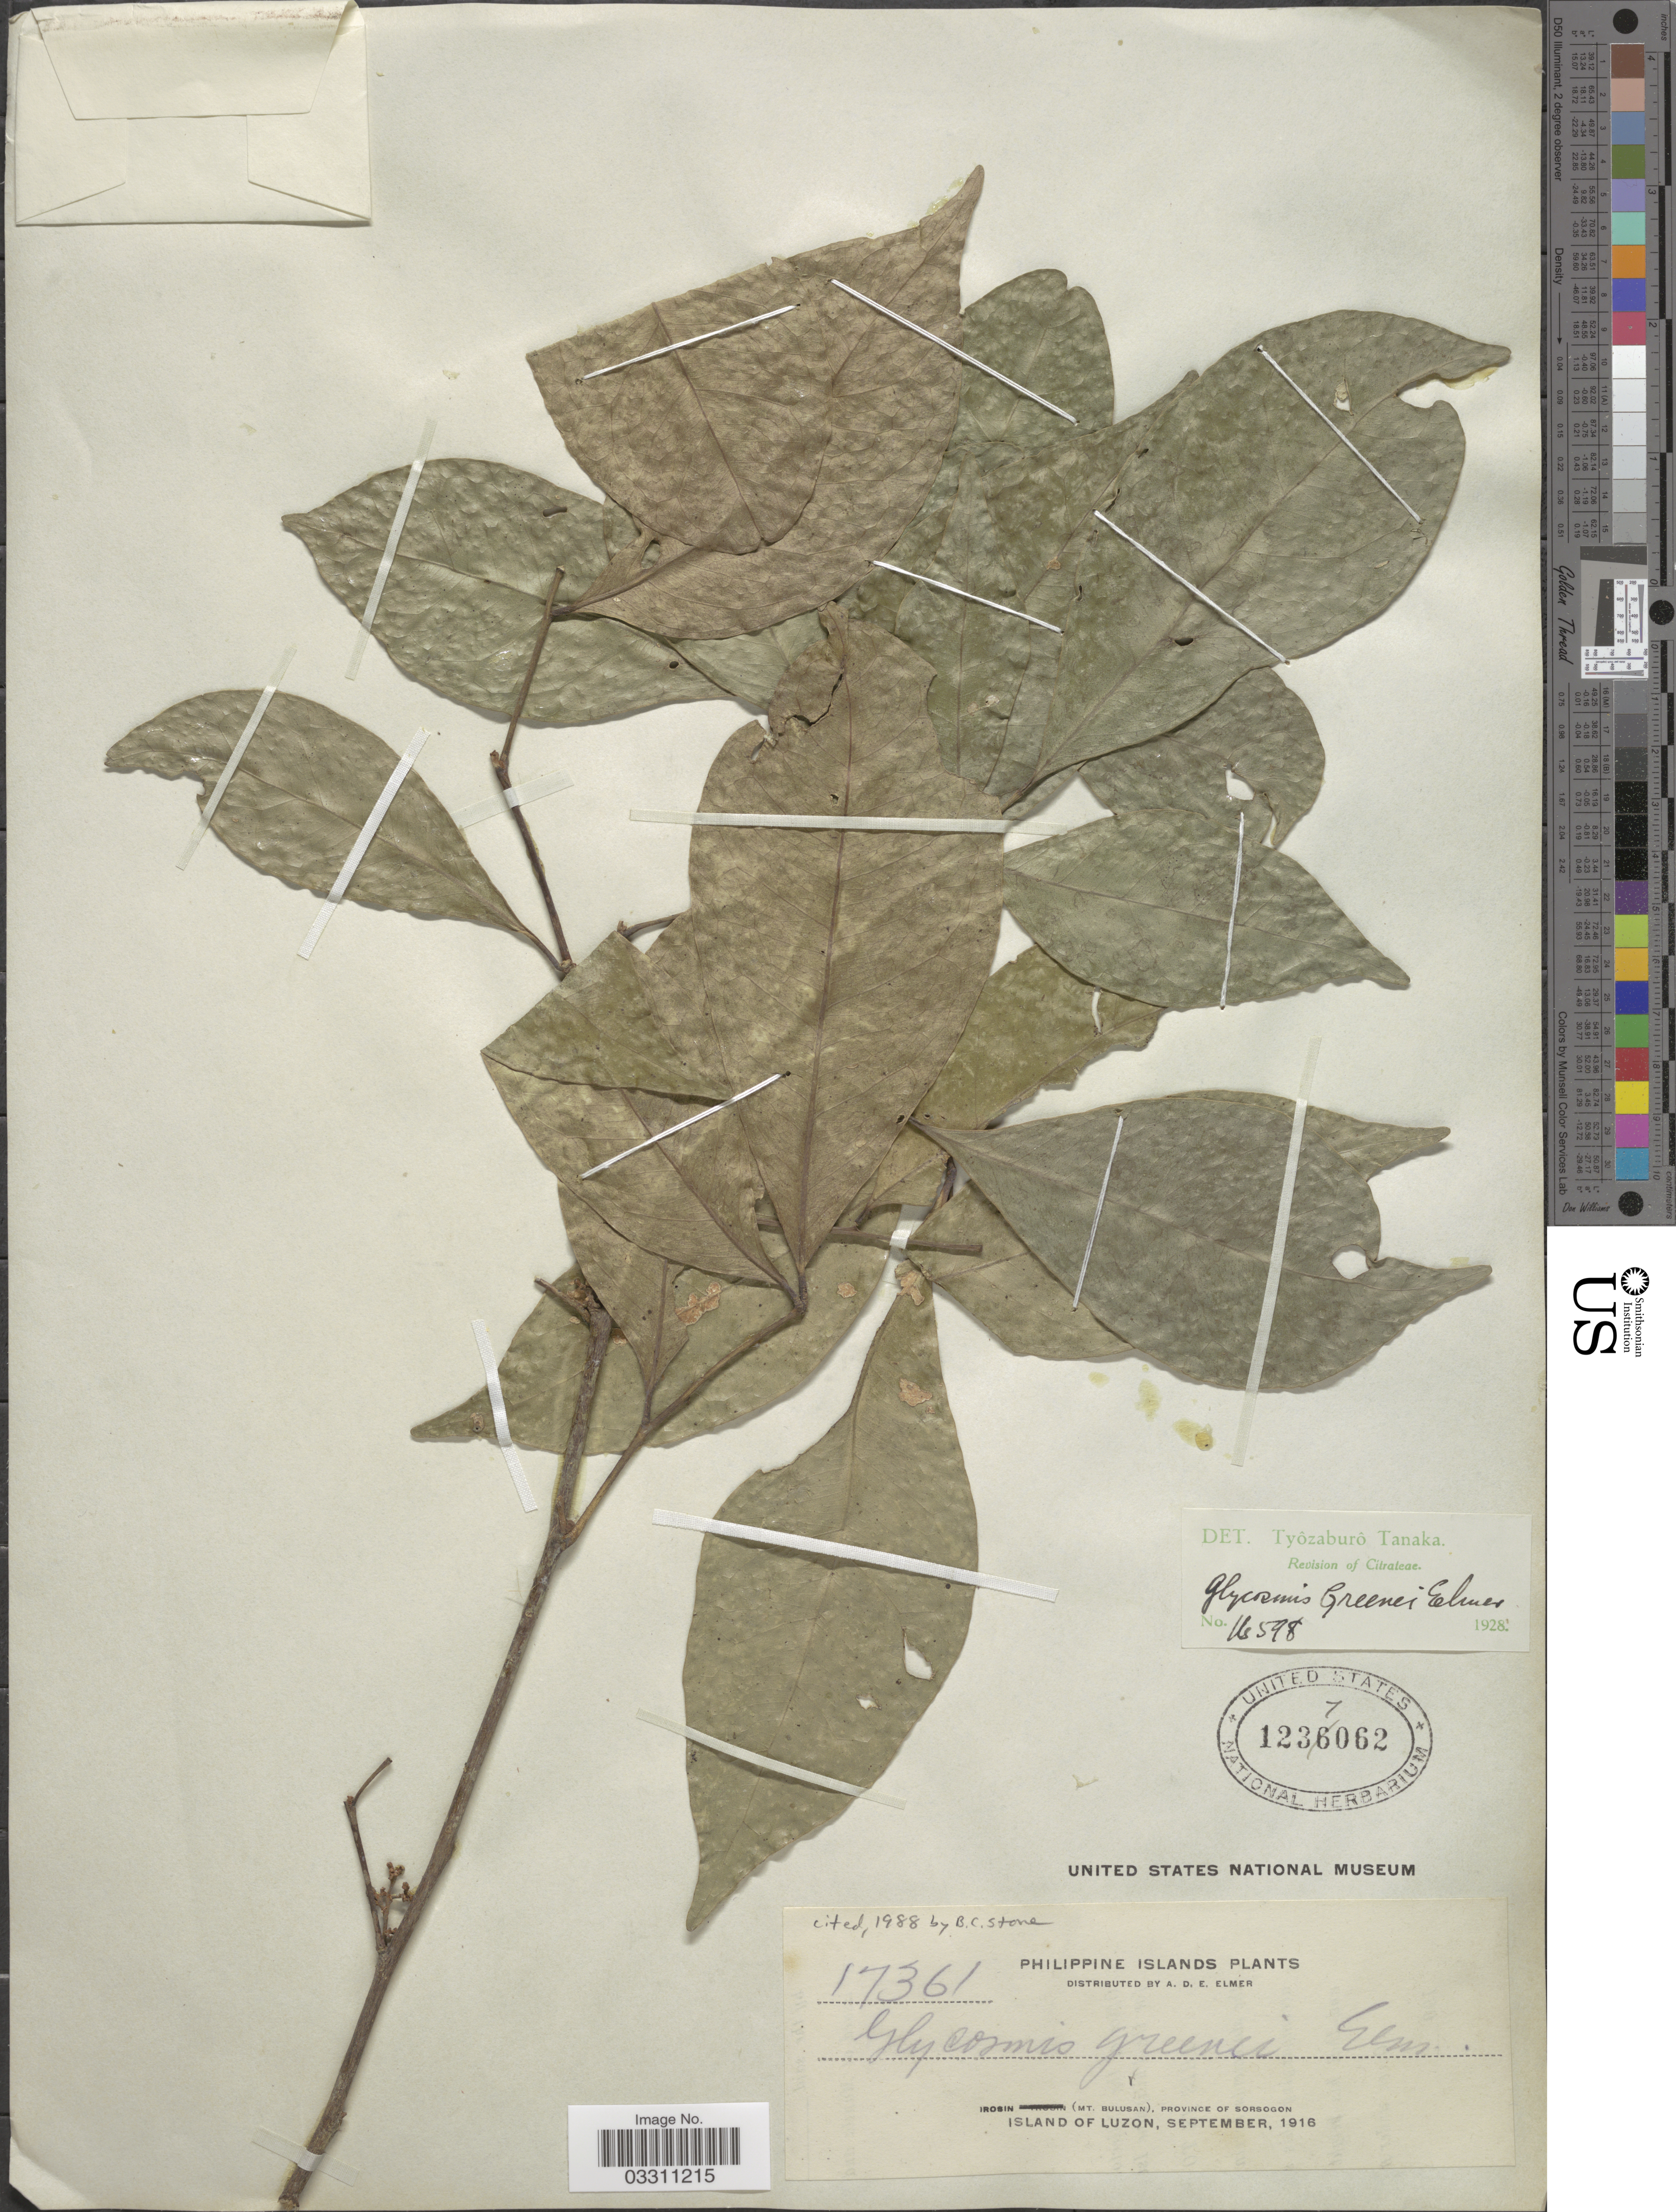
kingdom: Plantae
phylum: Tracheophyta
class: Magnoliopsida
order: Sapindales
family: Rutaceae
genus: Glycosmis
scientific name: Glycosmis greenei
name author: Elmer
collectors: A. D. E. Elmer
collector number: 17361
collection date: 1916-09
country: Philippines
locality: Philippine Islands. Irosin (Mt. Bulusan), province of Sorsogon. Island of Luzon.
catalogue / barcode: US 1237062